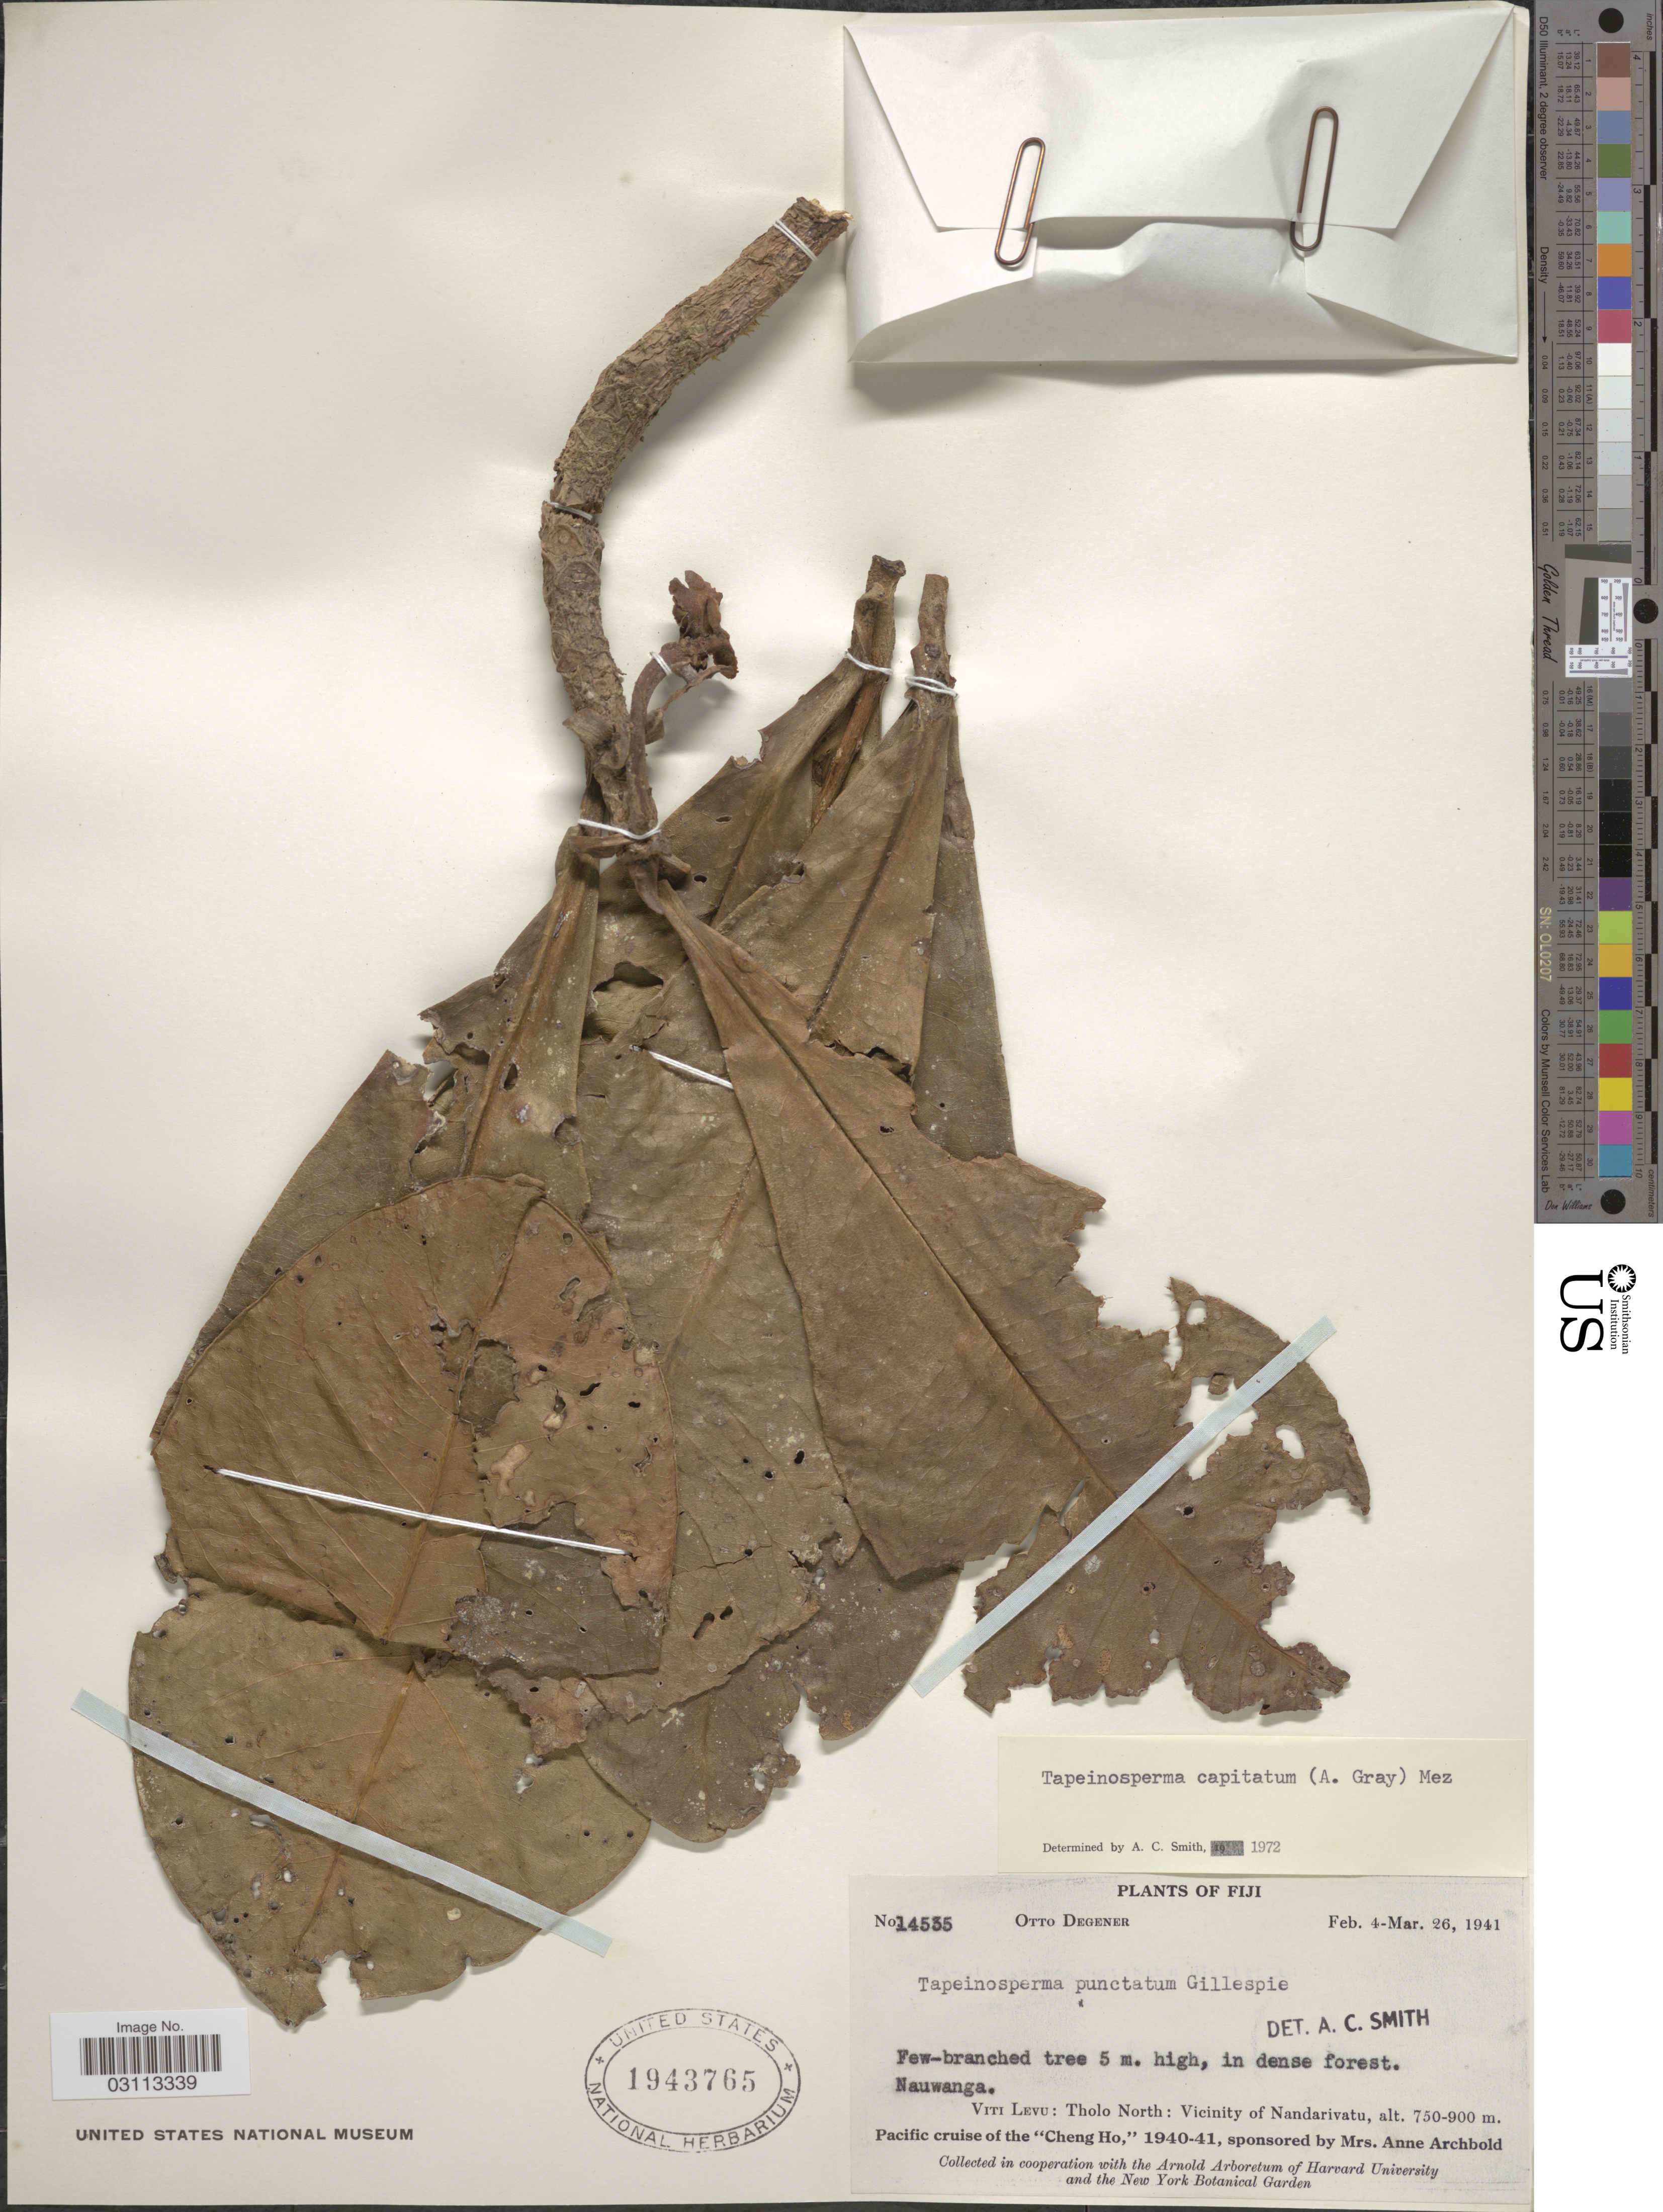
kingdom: Plantae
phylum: Tracheophyta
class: Magnoliopsida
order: Ericales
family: Primulaceae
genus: Tapeinosperma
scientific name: Tapeinosperma capitatum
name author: (A. Gray) Mez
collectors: O. Degener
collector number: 14535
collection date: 1941-02-04/1941-03-26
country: Fiji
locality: Nauwanga. Viti Levu: Tholo North: Vicinity of Nandarivatu.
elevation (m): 750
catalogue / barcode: US 1943765